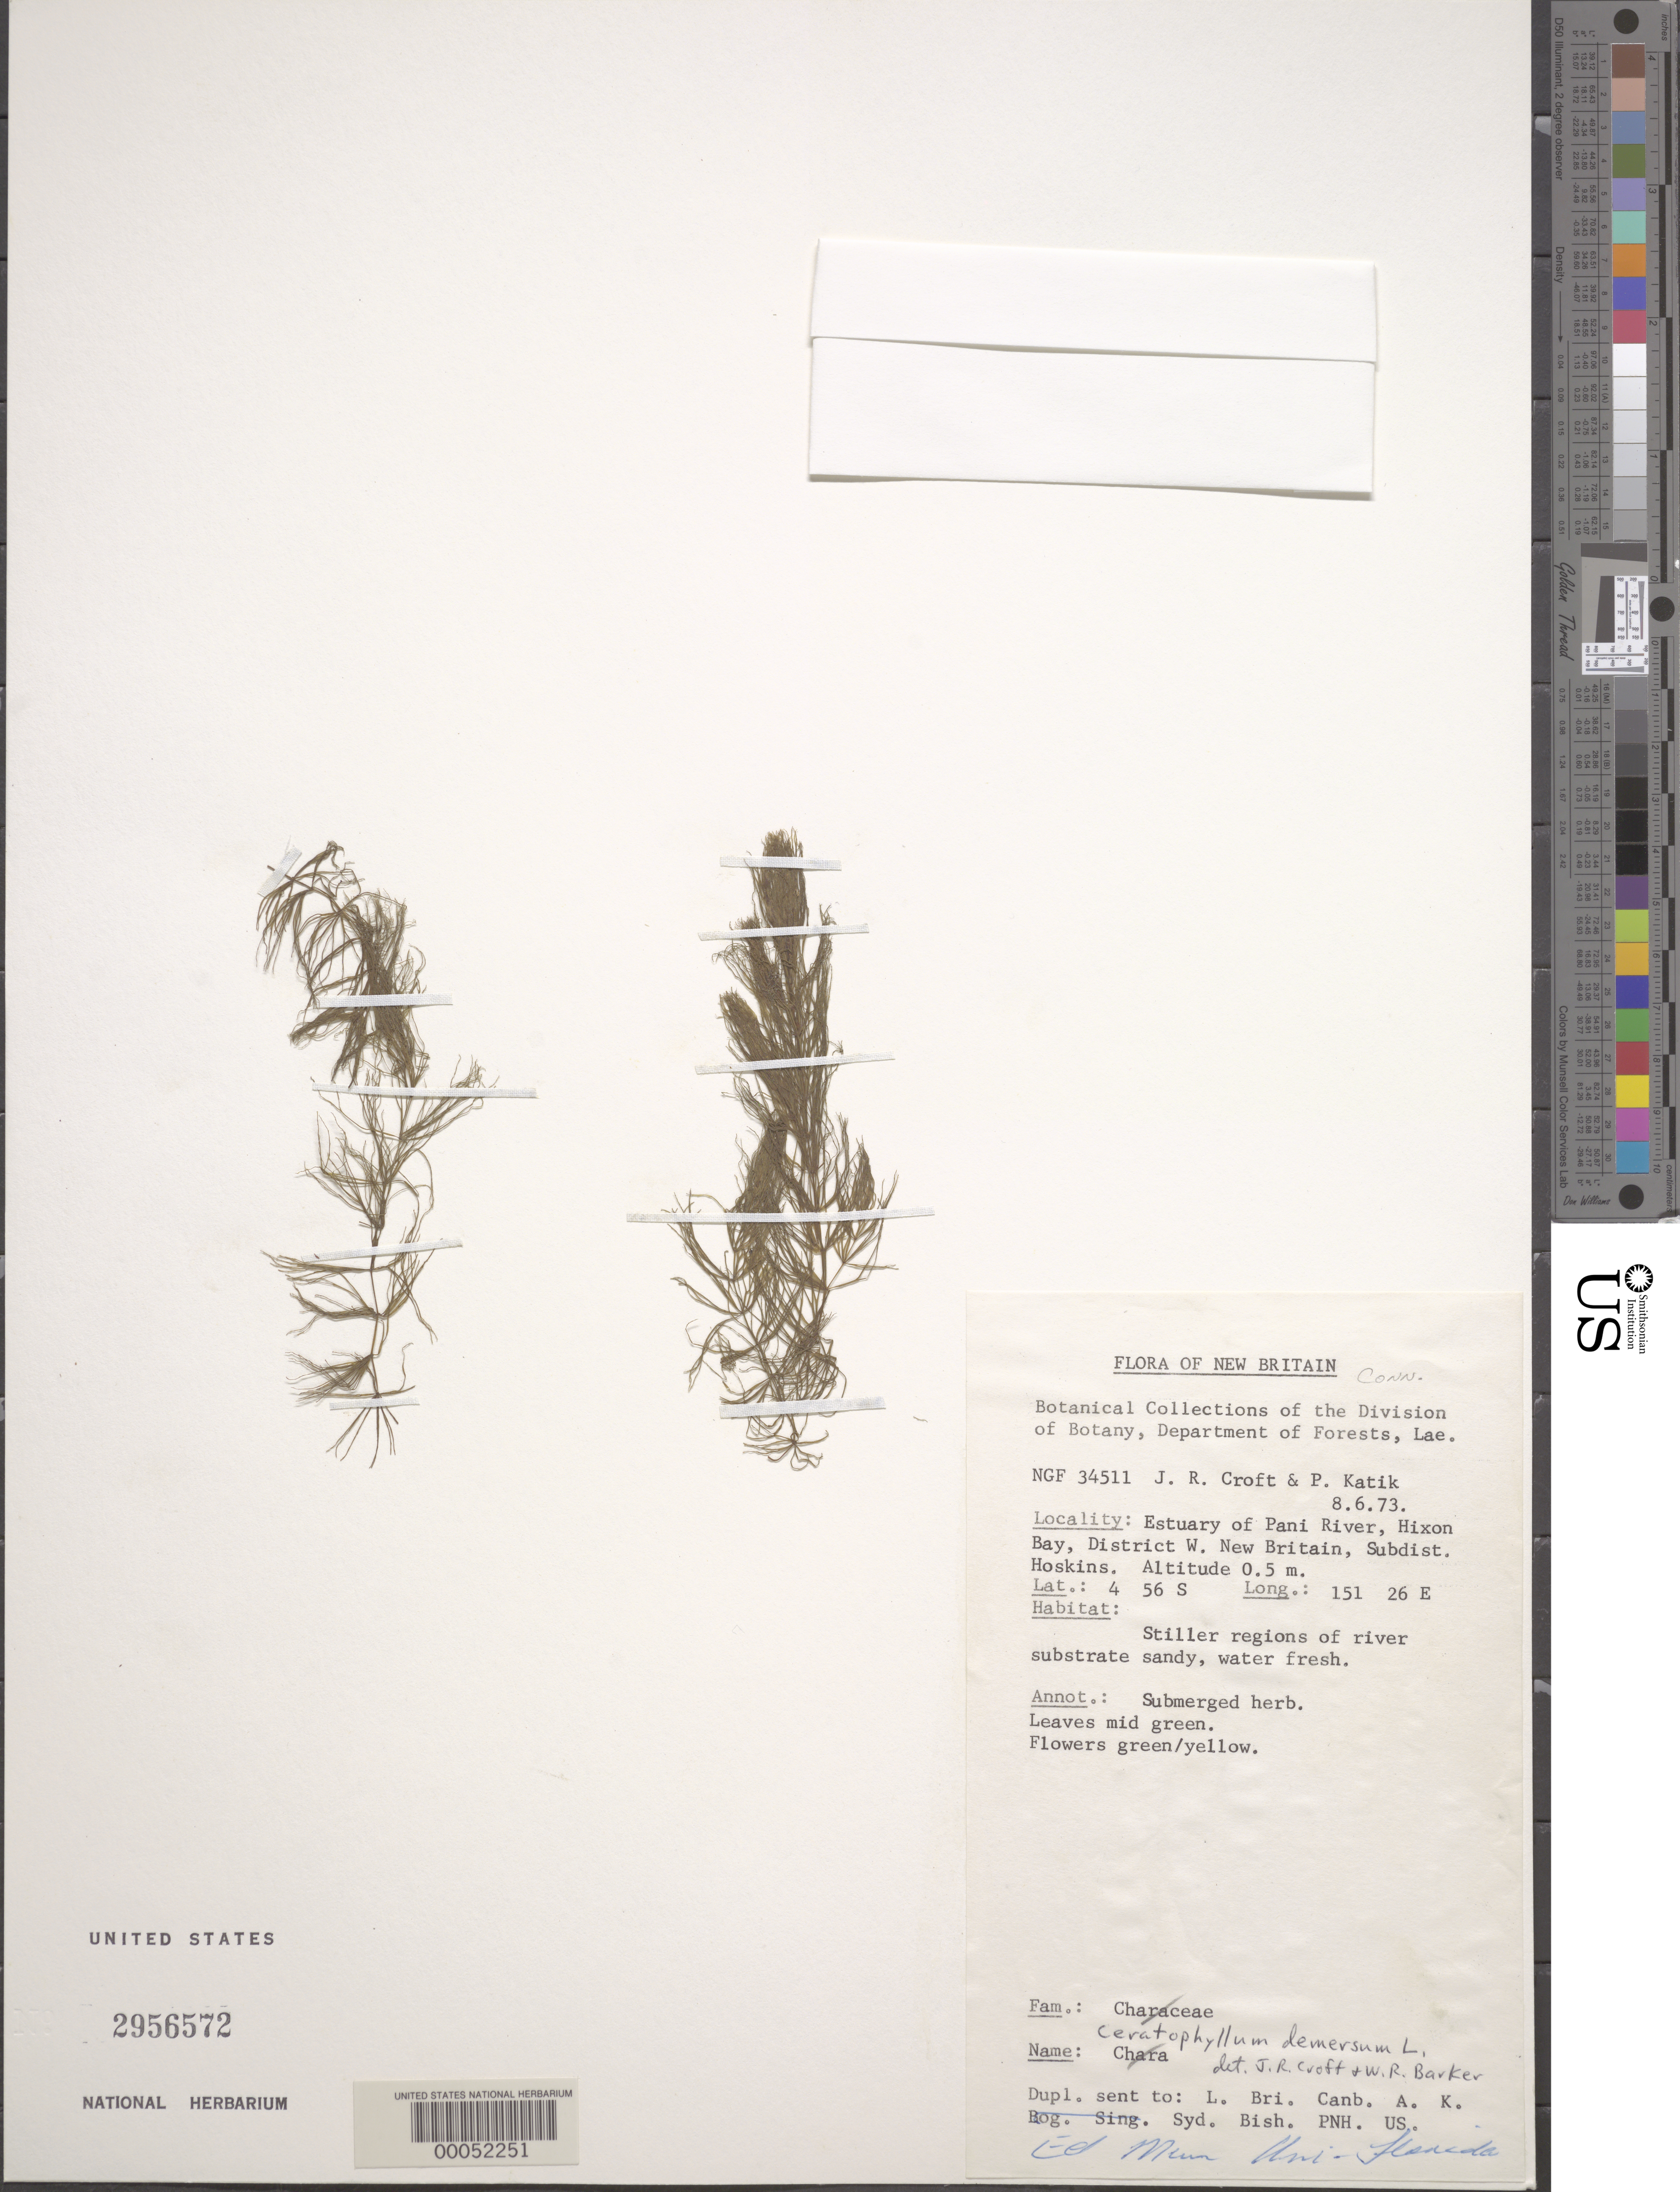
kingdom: Plantae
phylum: Tracheophyta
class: Magnoliopsida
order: Ceratophyllales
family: Ceratophyllaceae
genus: Ceratophyllum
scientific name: Ceratophyllum demersum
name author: L.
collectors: J. R. Croft & P. Katik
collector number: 34511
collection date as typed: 06 Aug 1973 or 08 Jun 1973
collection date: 1973-06-08 or 1973-08-06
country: Papua New Guinea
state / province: West New Britain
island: New Britain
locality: Estuary of pani river, hixon bay. bismark archipelago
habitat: Submerged herb., in fresh water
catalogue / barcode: US 2956572